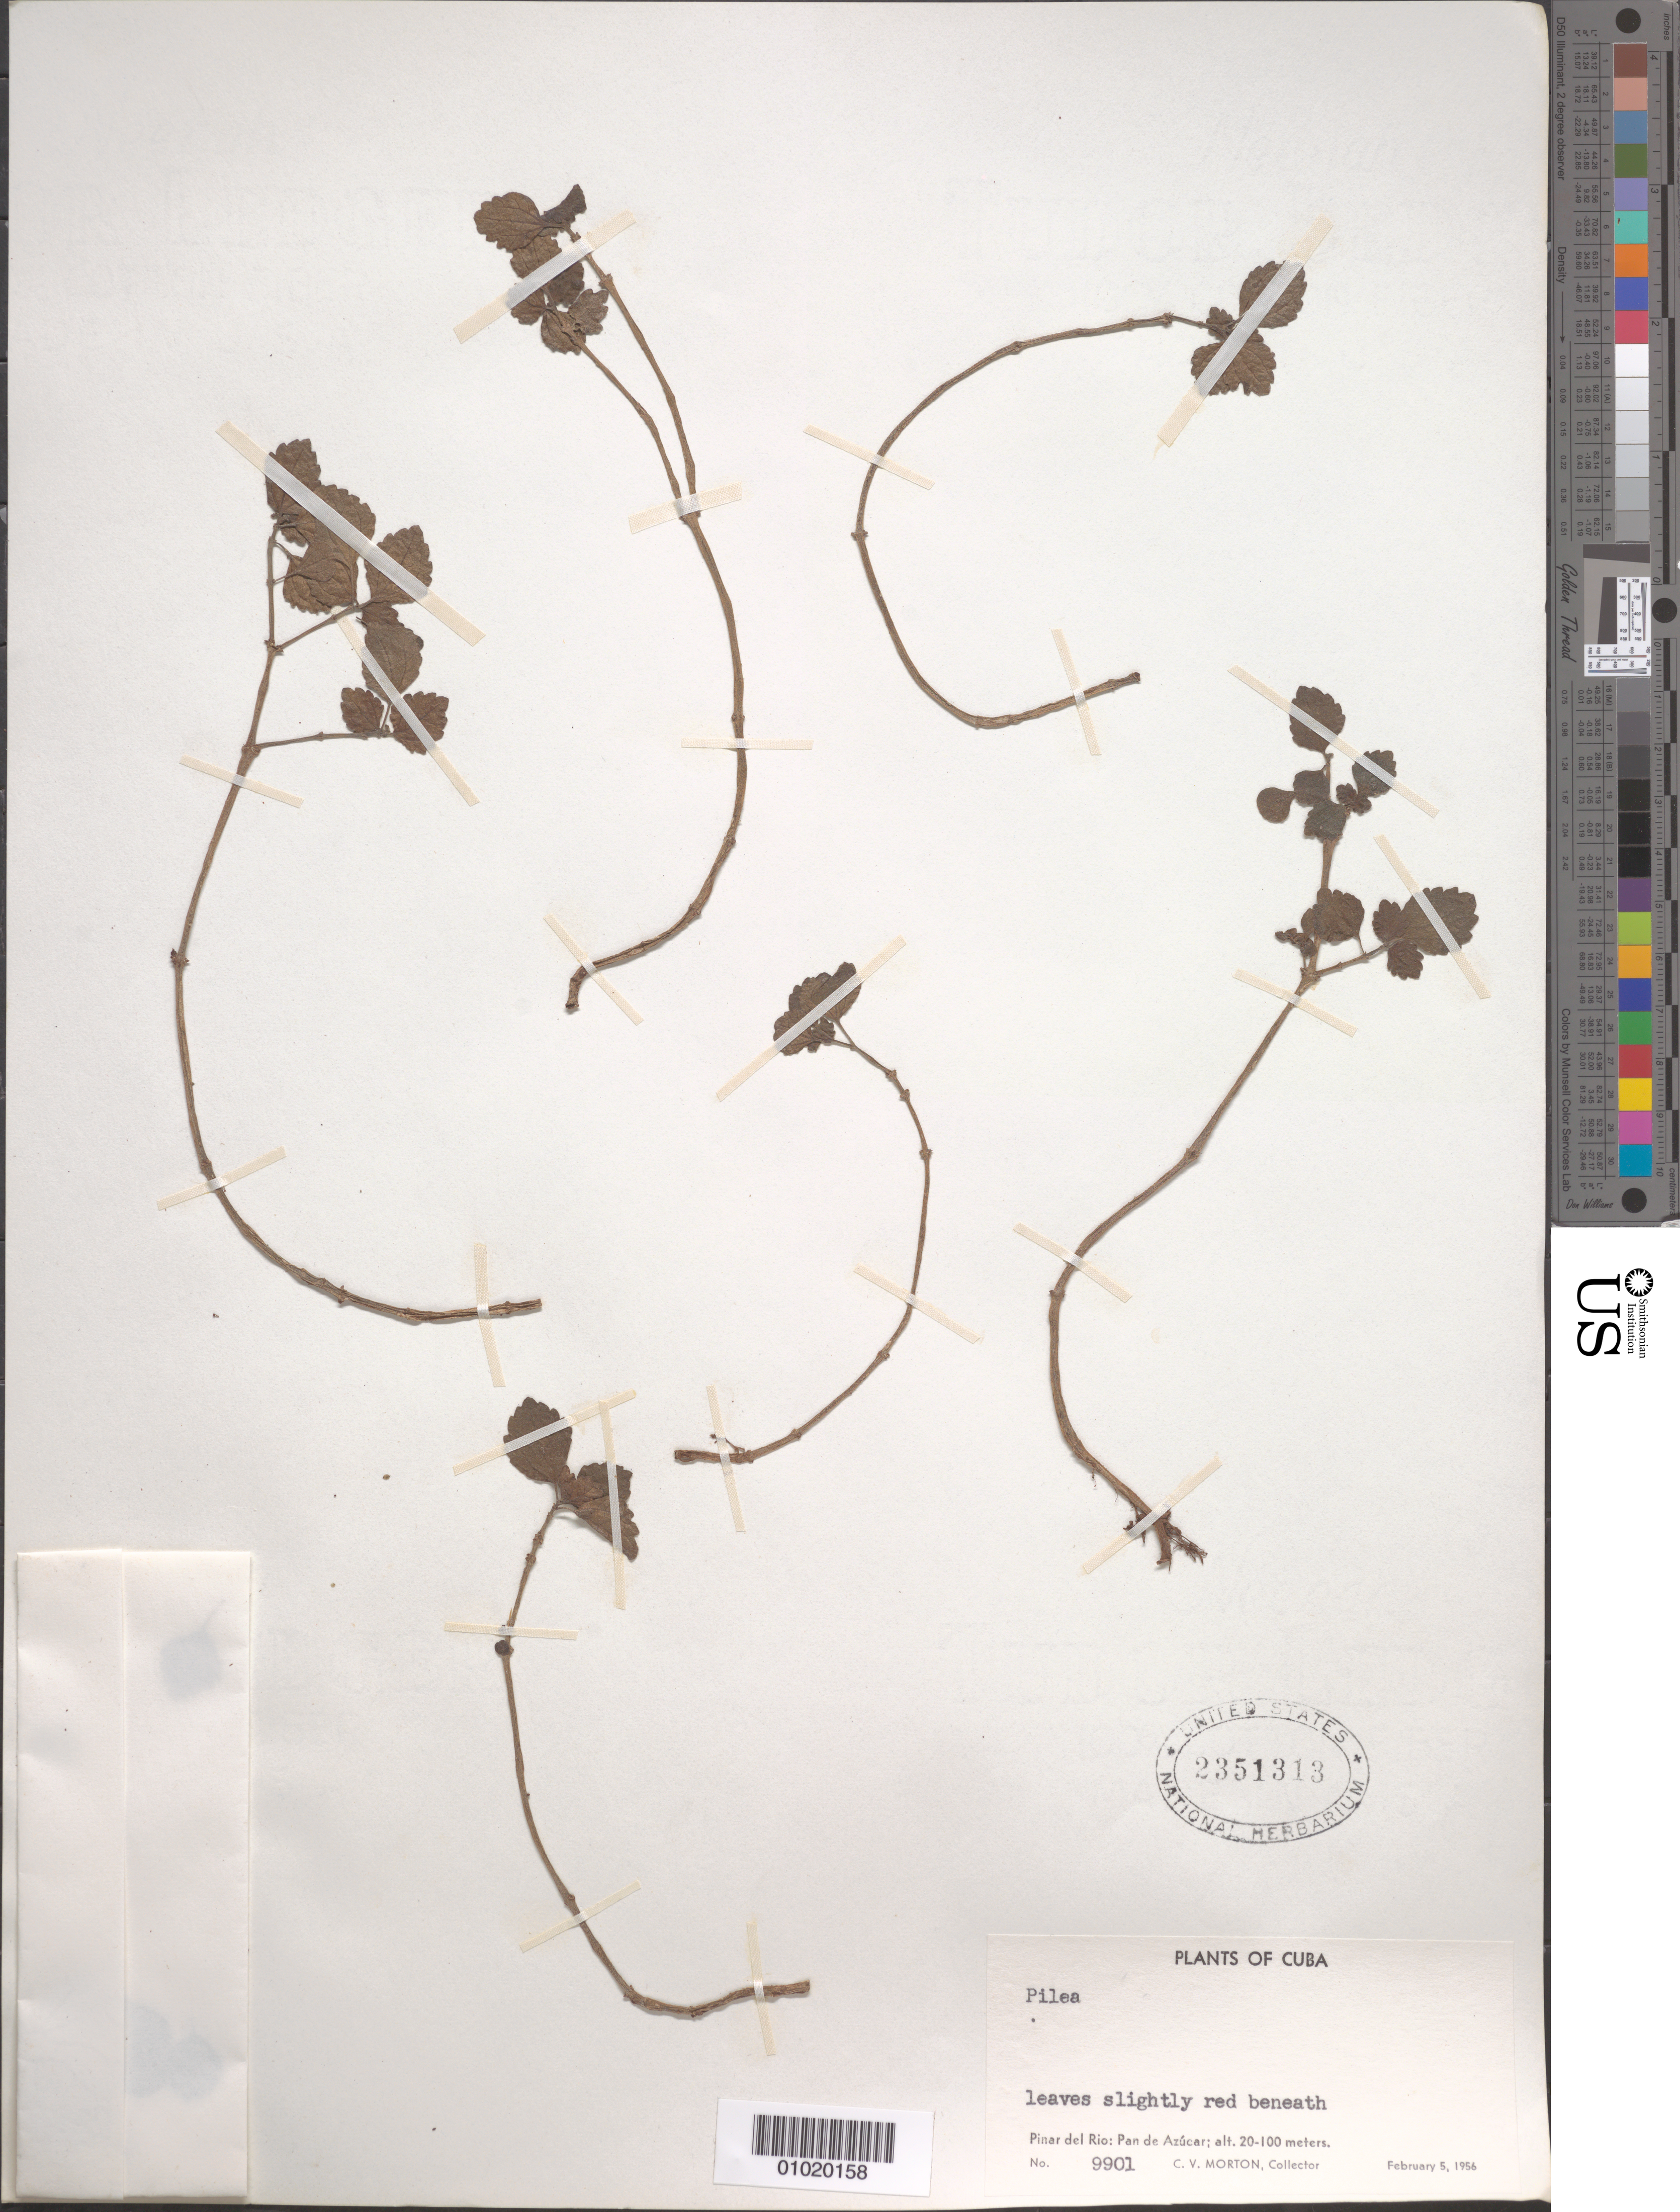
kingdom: Plantae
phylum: Tracheophyta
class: Magnoliopsida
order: Rosales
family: Urticaceae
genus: Pilea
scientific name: Pilea sp.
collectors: C. V. Morton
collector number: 9901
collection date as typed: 05 Feb 1956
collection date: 1956-02-05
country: Cuba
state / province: Pinar del Rio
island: Cuba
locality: Pan de Azucar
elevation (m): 20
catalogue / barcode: US 2351313